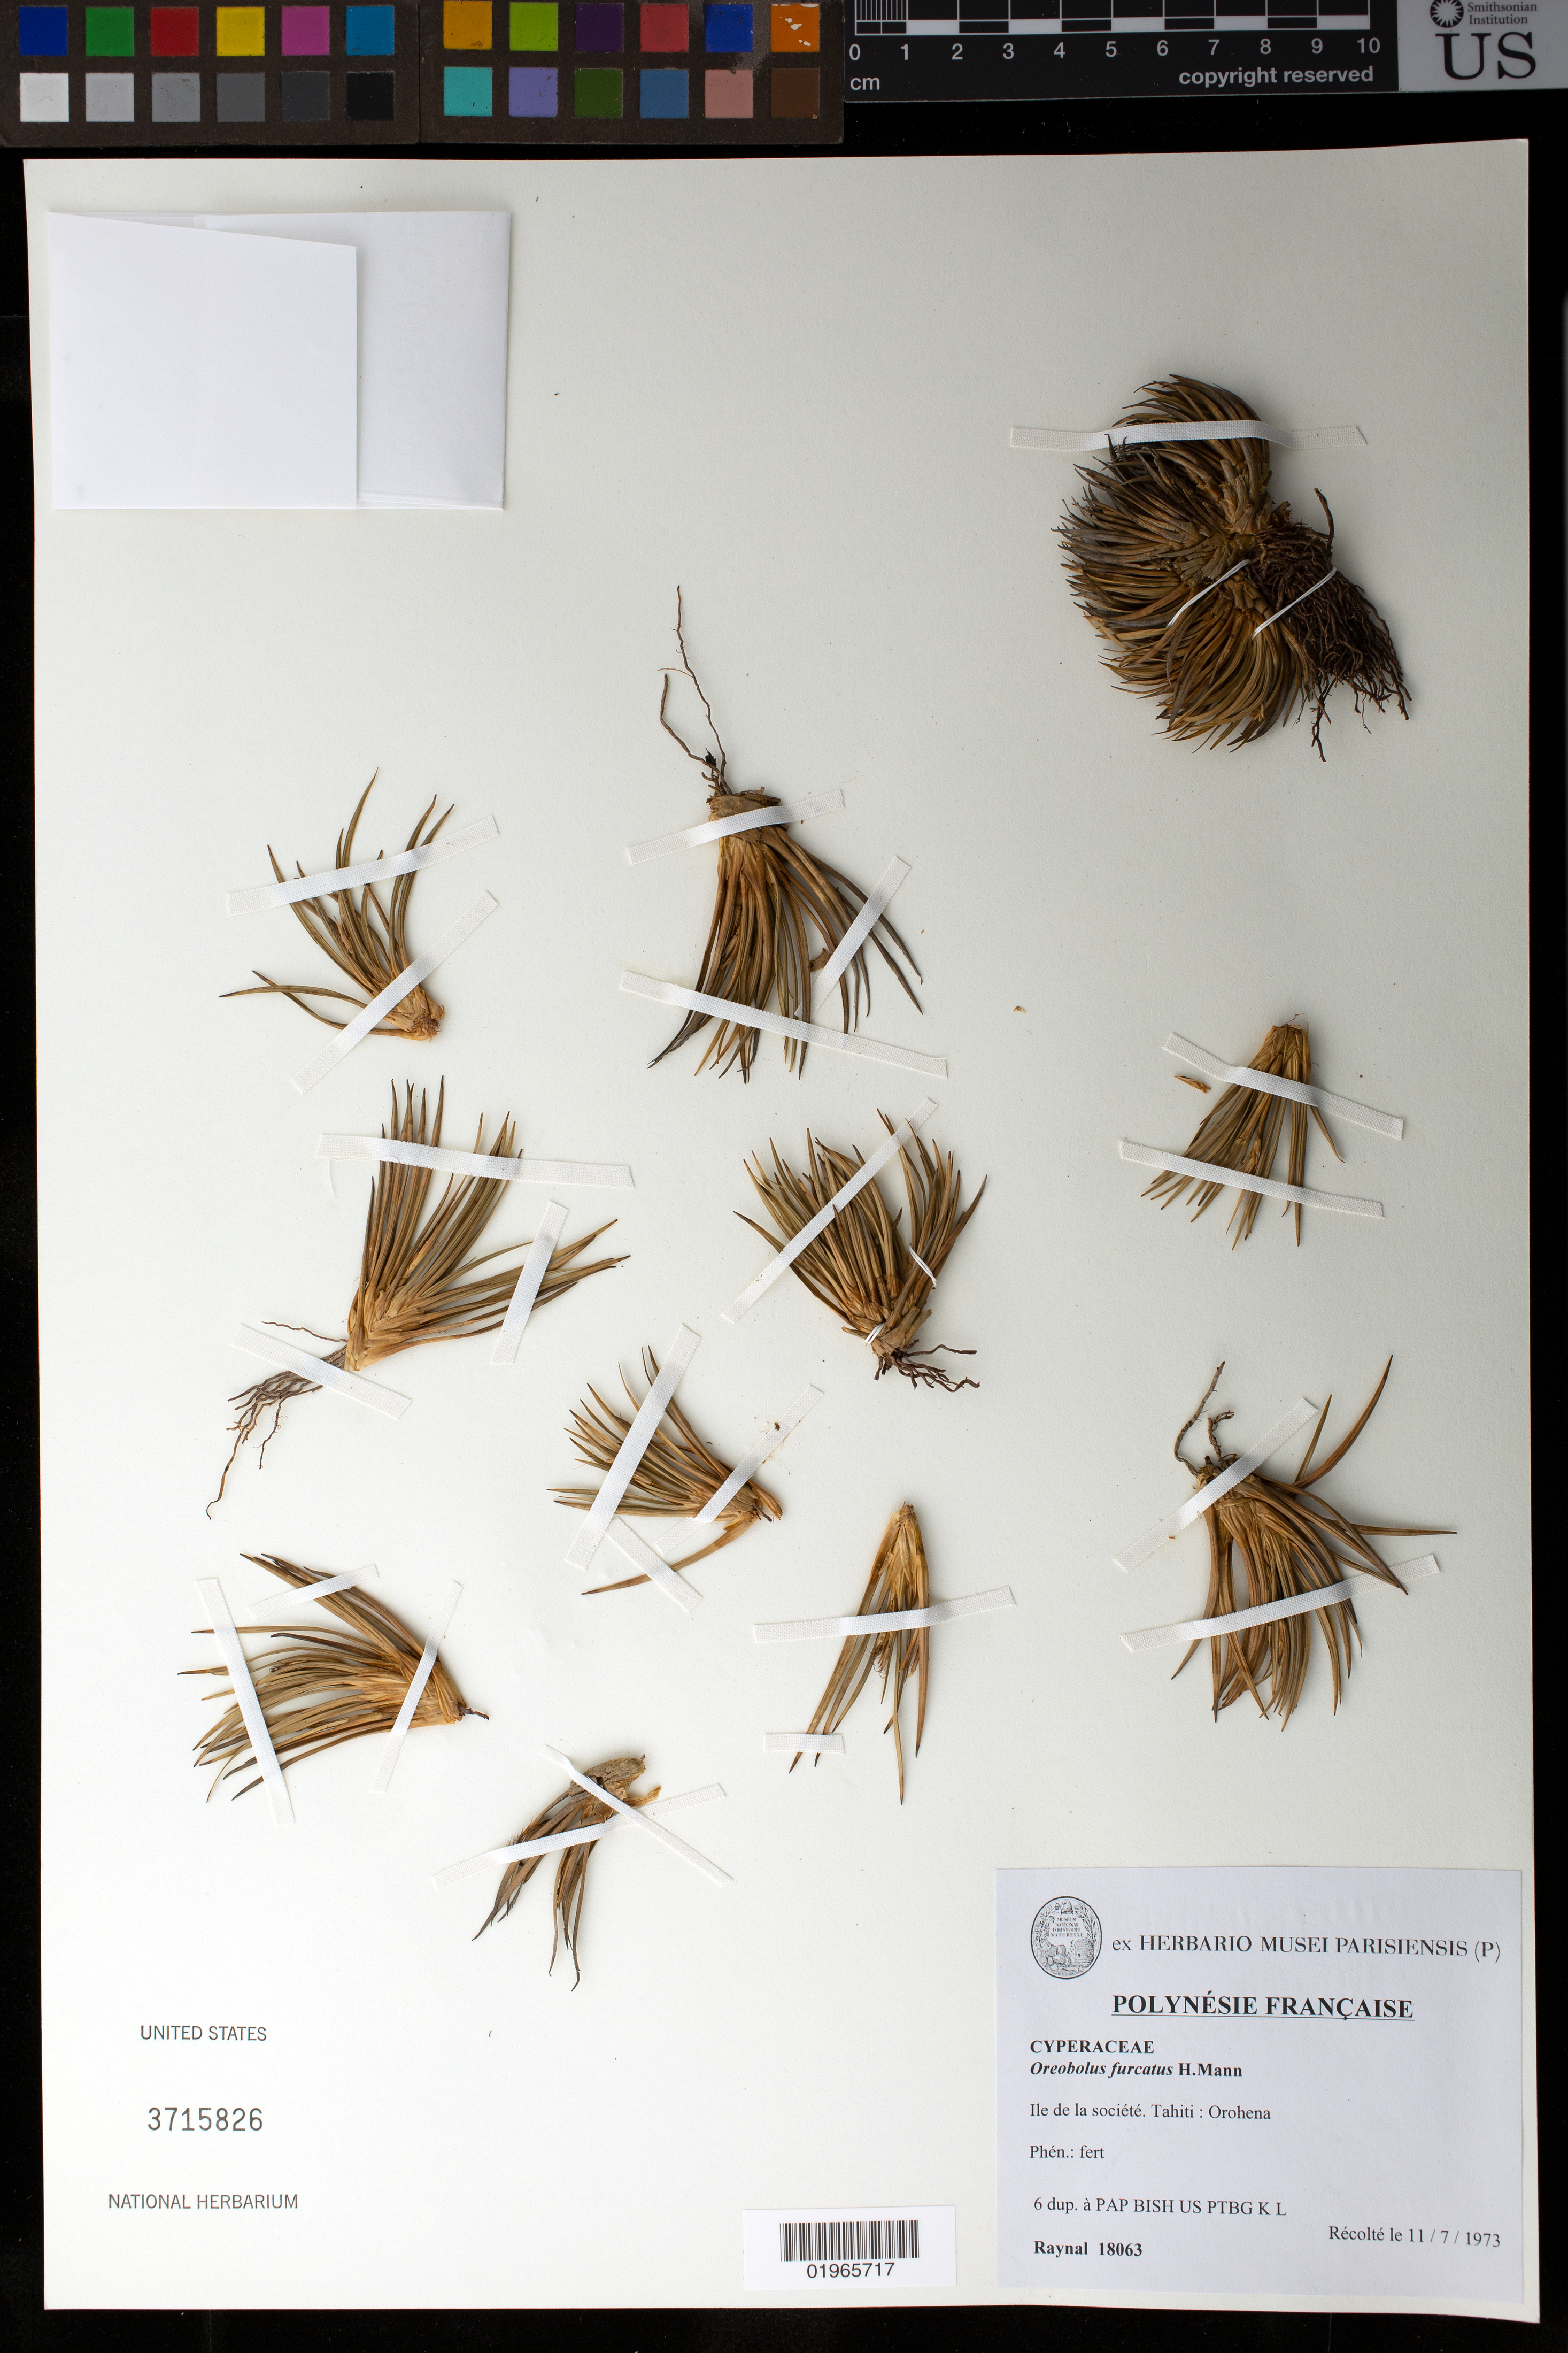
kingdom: Plantae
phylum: Tracheophyta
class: Liliopsida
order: Poales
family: Cyperaceae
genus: Oreobolus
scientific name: Oreobolus furcatus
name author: H. Mann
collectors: J. Raynal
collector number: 18063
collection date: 1973-07-11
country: French Polynesia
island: Tahiti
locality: Tahiti: Orohena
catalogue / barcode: US 3715826